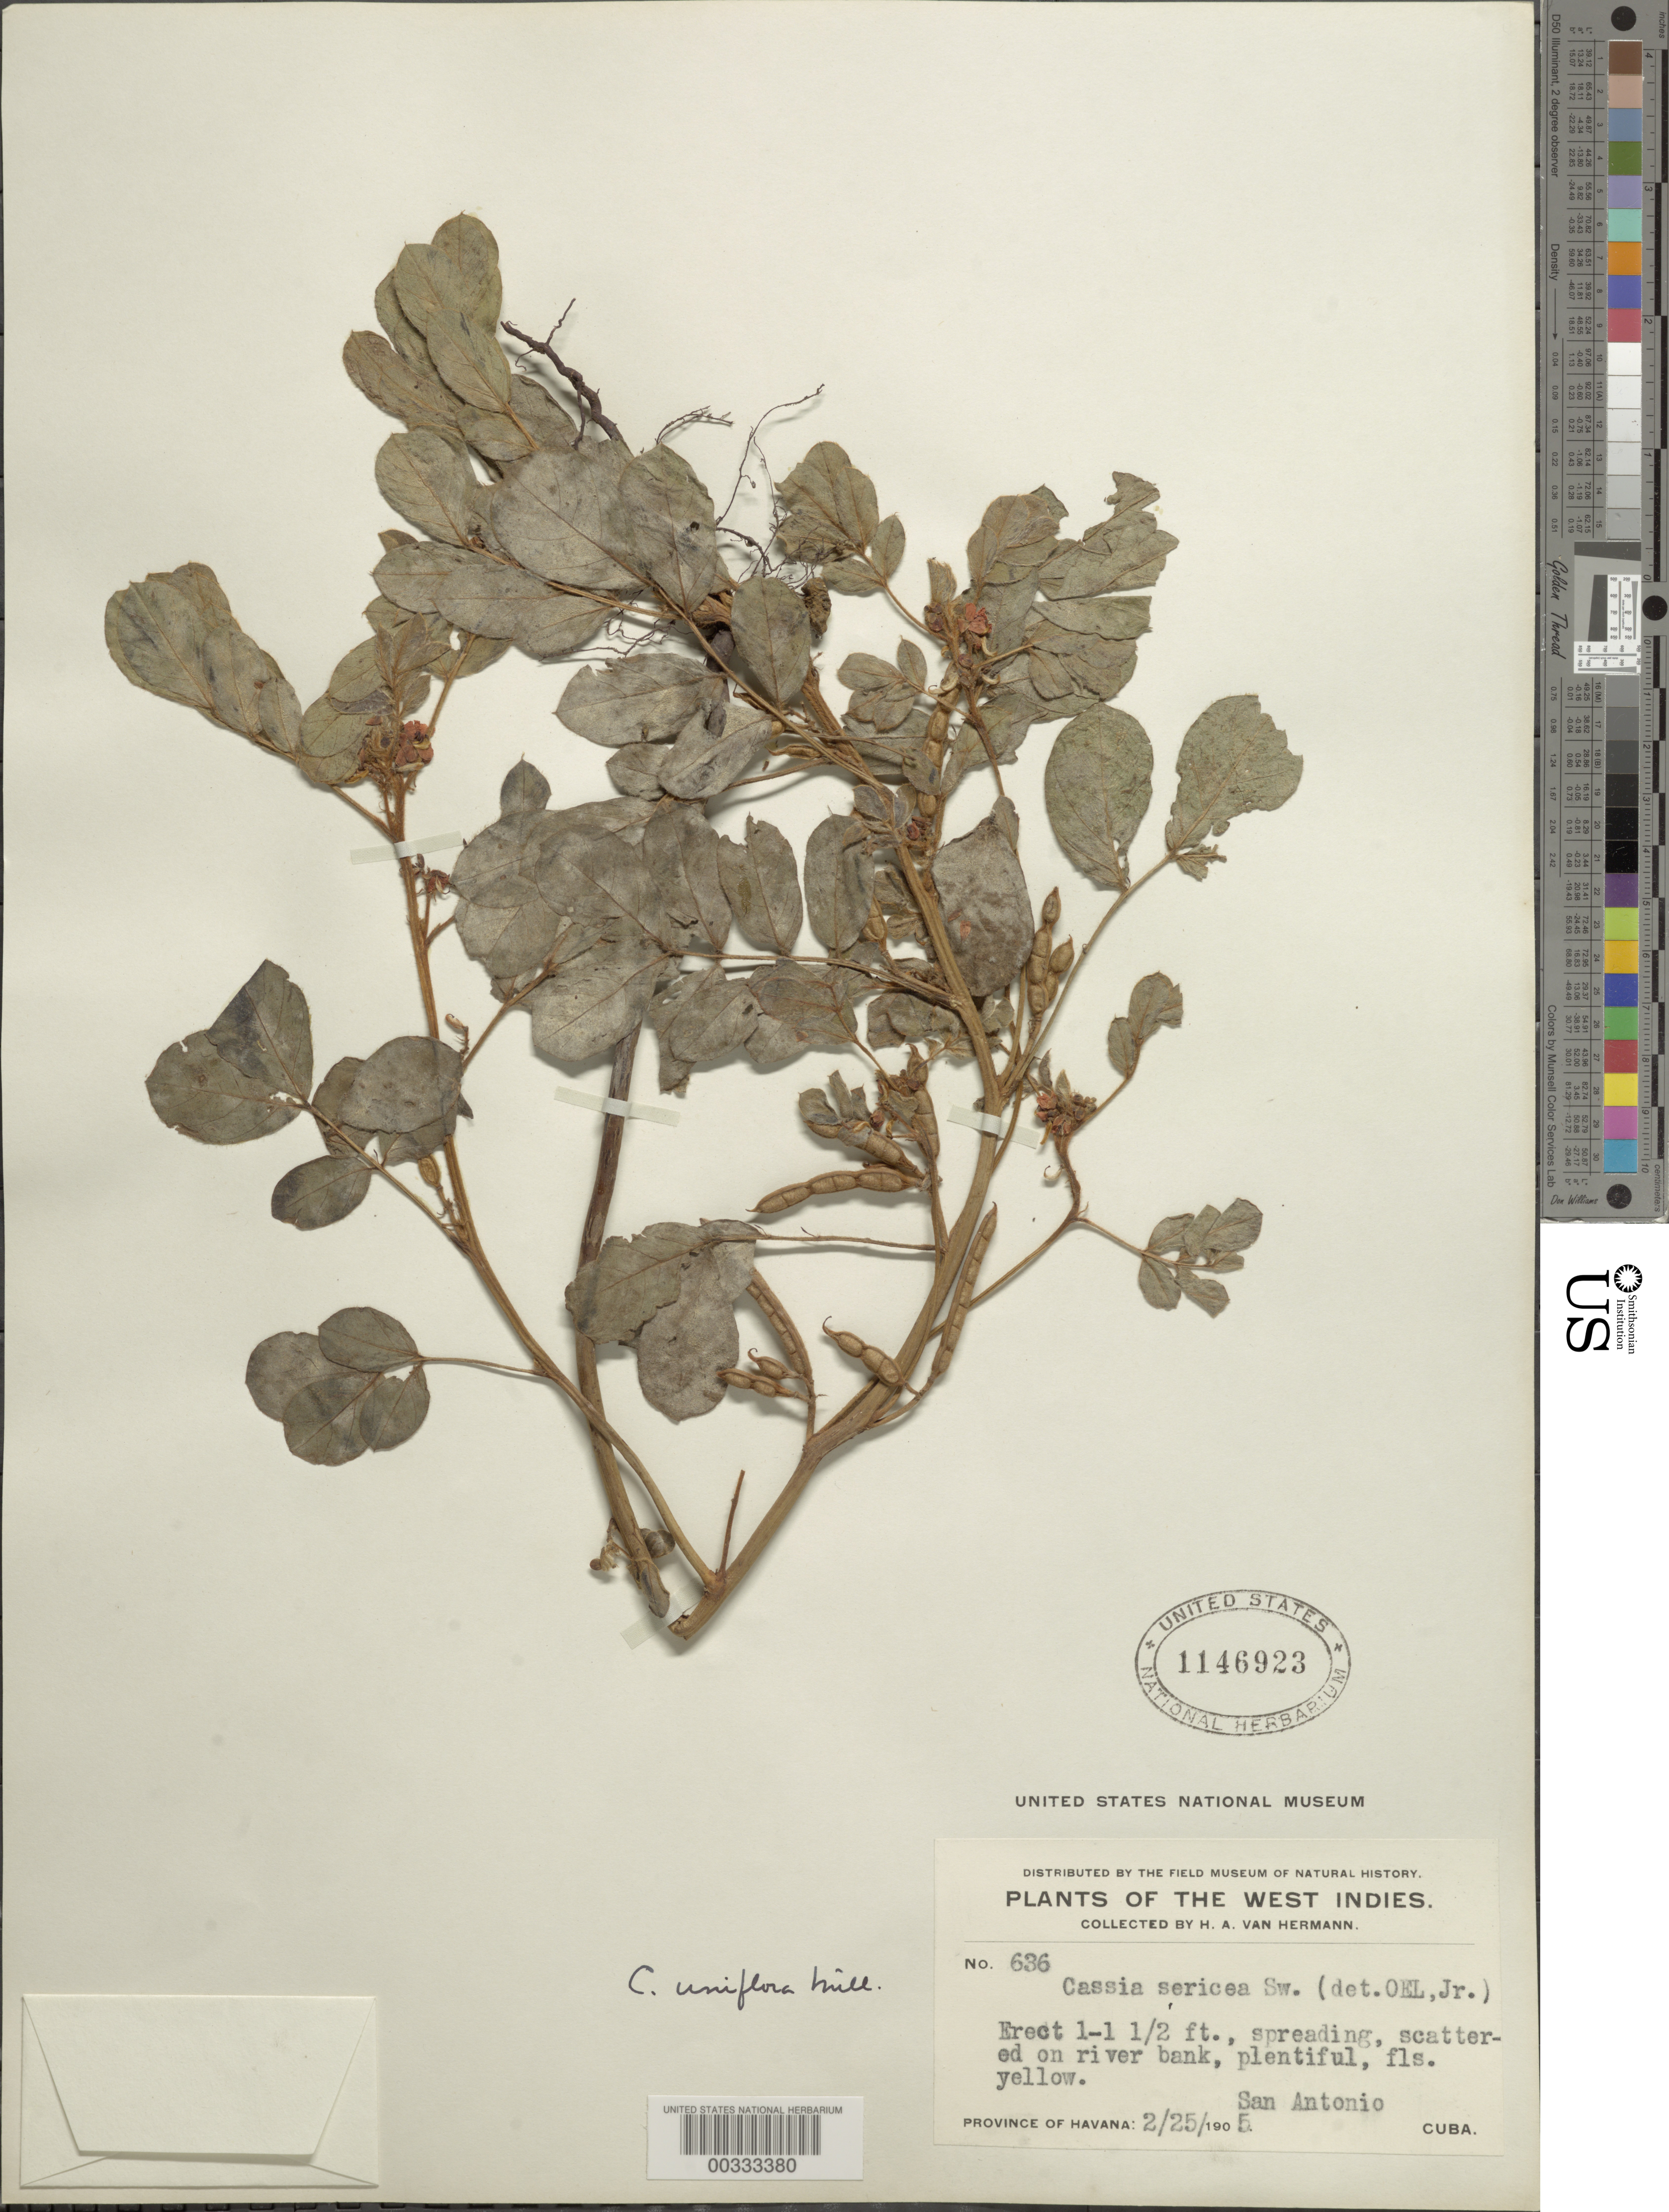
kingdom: Plantae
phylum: Tracheophyta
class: Magnoliopsida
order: Fabales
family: Fabaceae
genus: Senna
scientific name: Senna uniflora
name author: (Mill.) H.S. Irwin & Barneby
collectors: H. A. Van Hermann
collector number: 636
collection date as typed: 25 Feb 1905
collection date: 1905-02-25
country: Cuba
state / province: La Habana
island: Greater Antilles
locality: San antonio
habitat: On river bank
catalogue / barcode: US 1146923